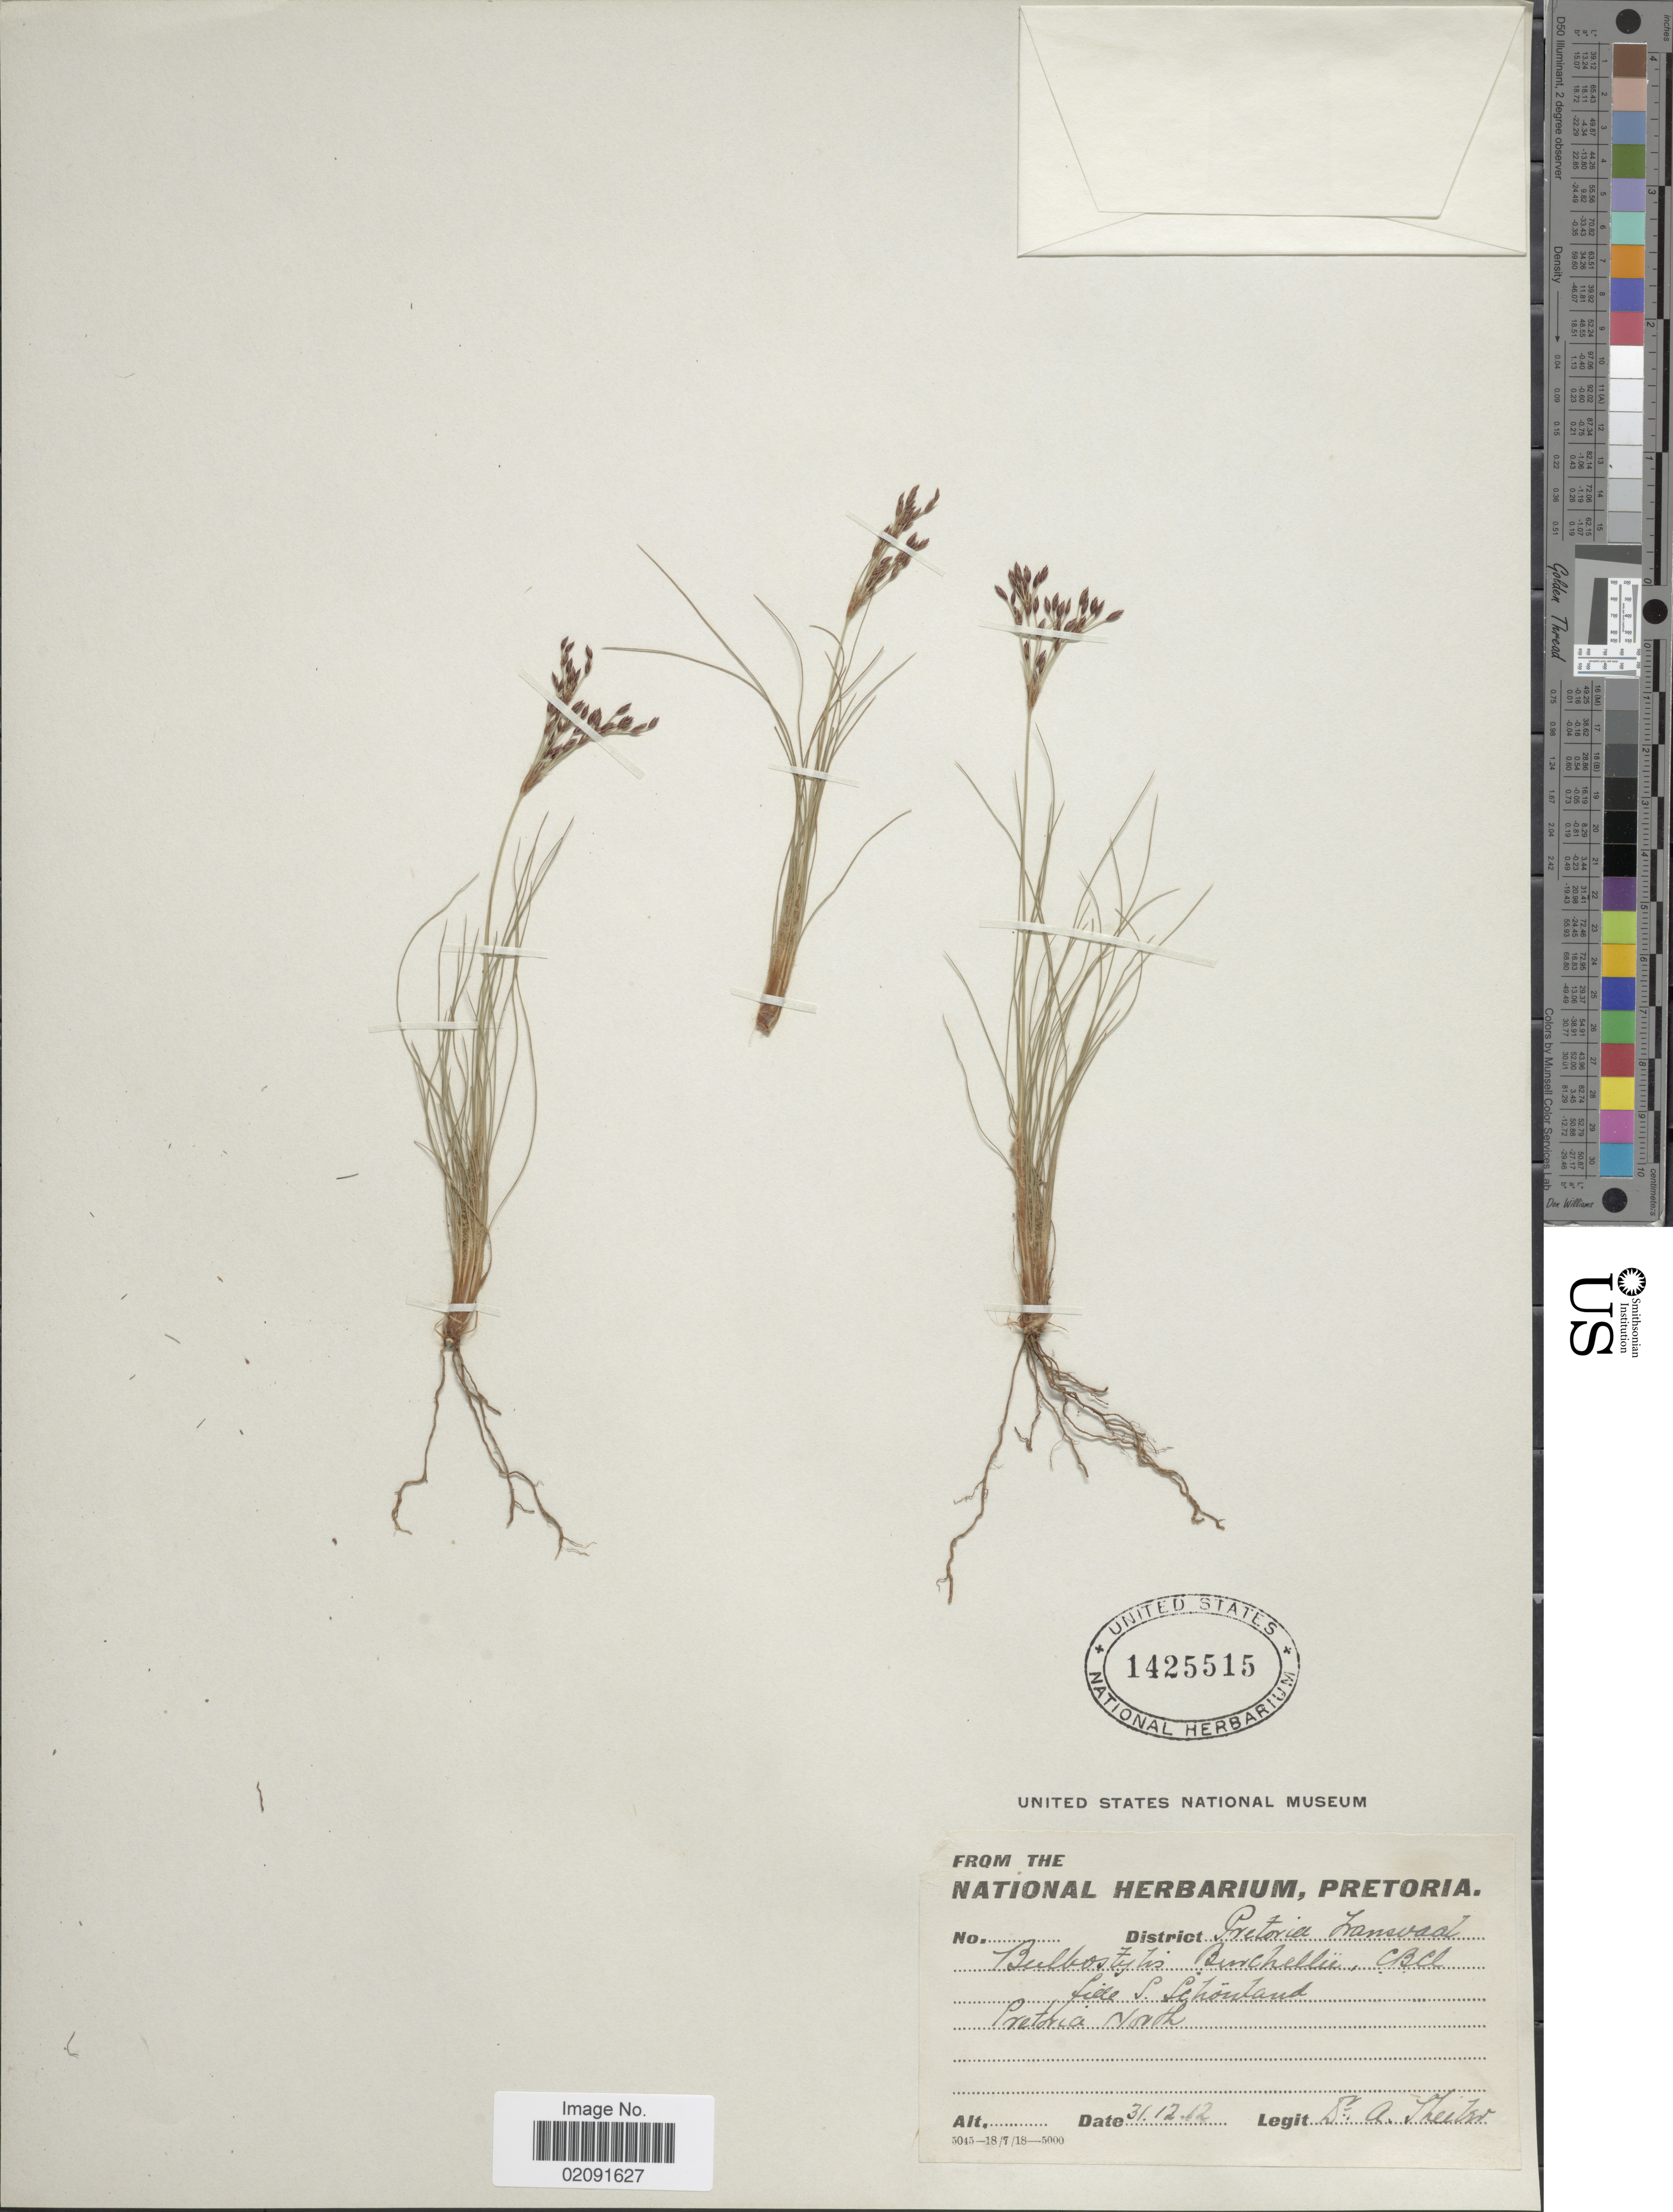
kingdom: Plantae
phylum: Tracheophyta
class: Liliopsida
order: Poales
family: Cyperaceae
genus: Bulbostylis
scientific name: Bulbostylis burchellii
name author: (Ficalho & Hiern) C.B. Clarke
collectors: A. Theiler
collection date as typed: Transcribed d/m/y: 31/12/12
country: South Africa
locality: District Pretoria Transvaal. Pretoria North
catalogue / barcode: US 1425515